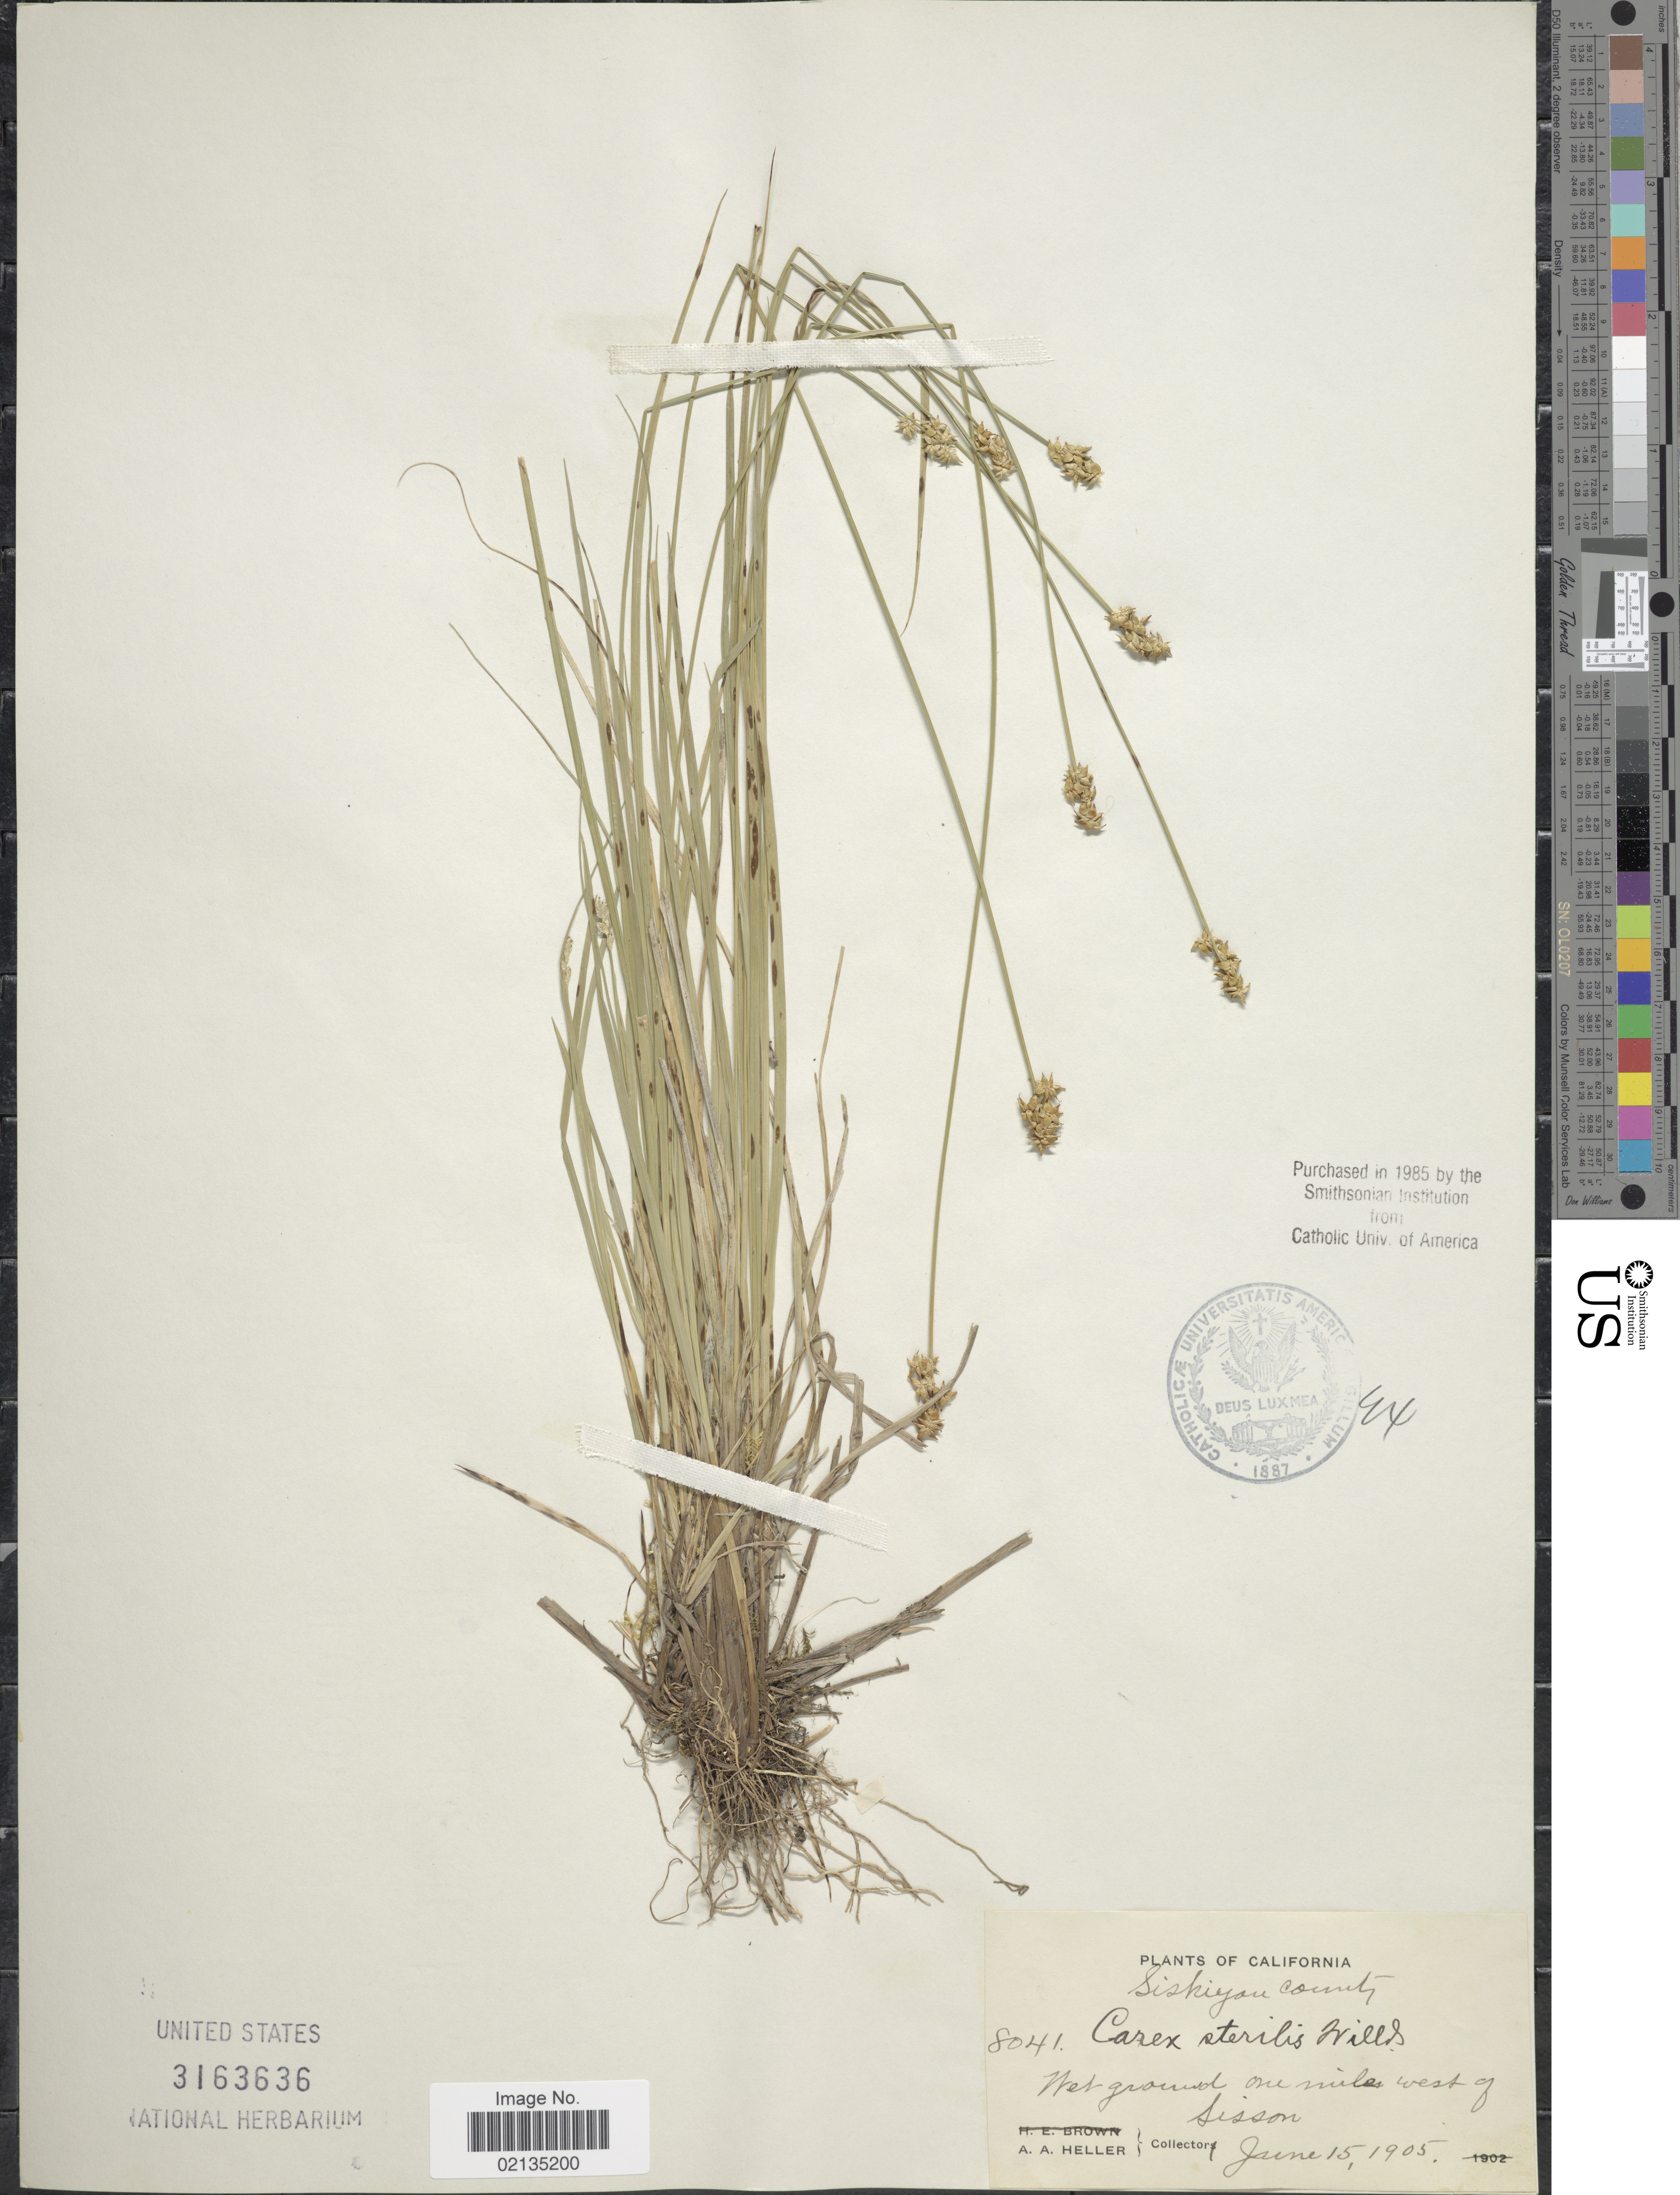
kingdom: Plantae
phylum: Tracheophyta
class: Liliopsida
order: Poales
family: Cyperaceae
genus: Carex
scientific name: Carex sterilis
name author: Willd.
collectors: A. A. Heller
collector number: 8041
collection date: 1905-06-15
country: United States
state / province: California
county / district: Siskiyou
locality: Wet ground one mile west of Sisson.Siskiyon County.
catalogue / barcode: US 3163636